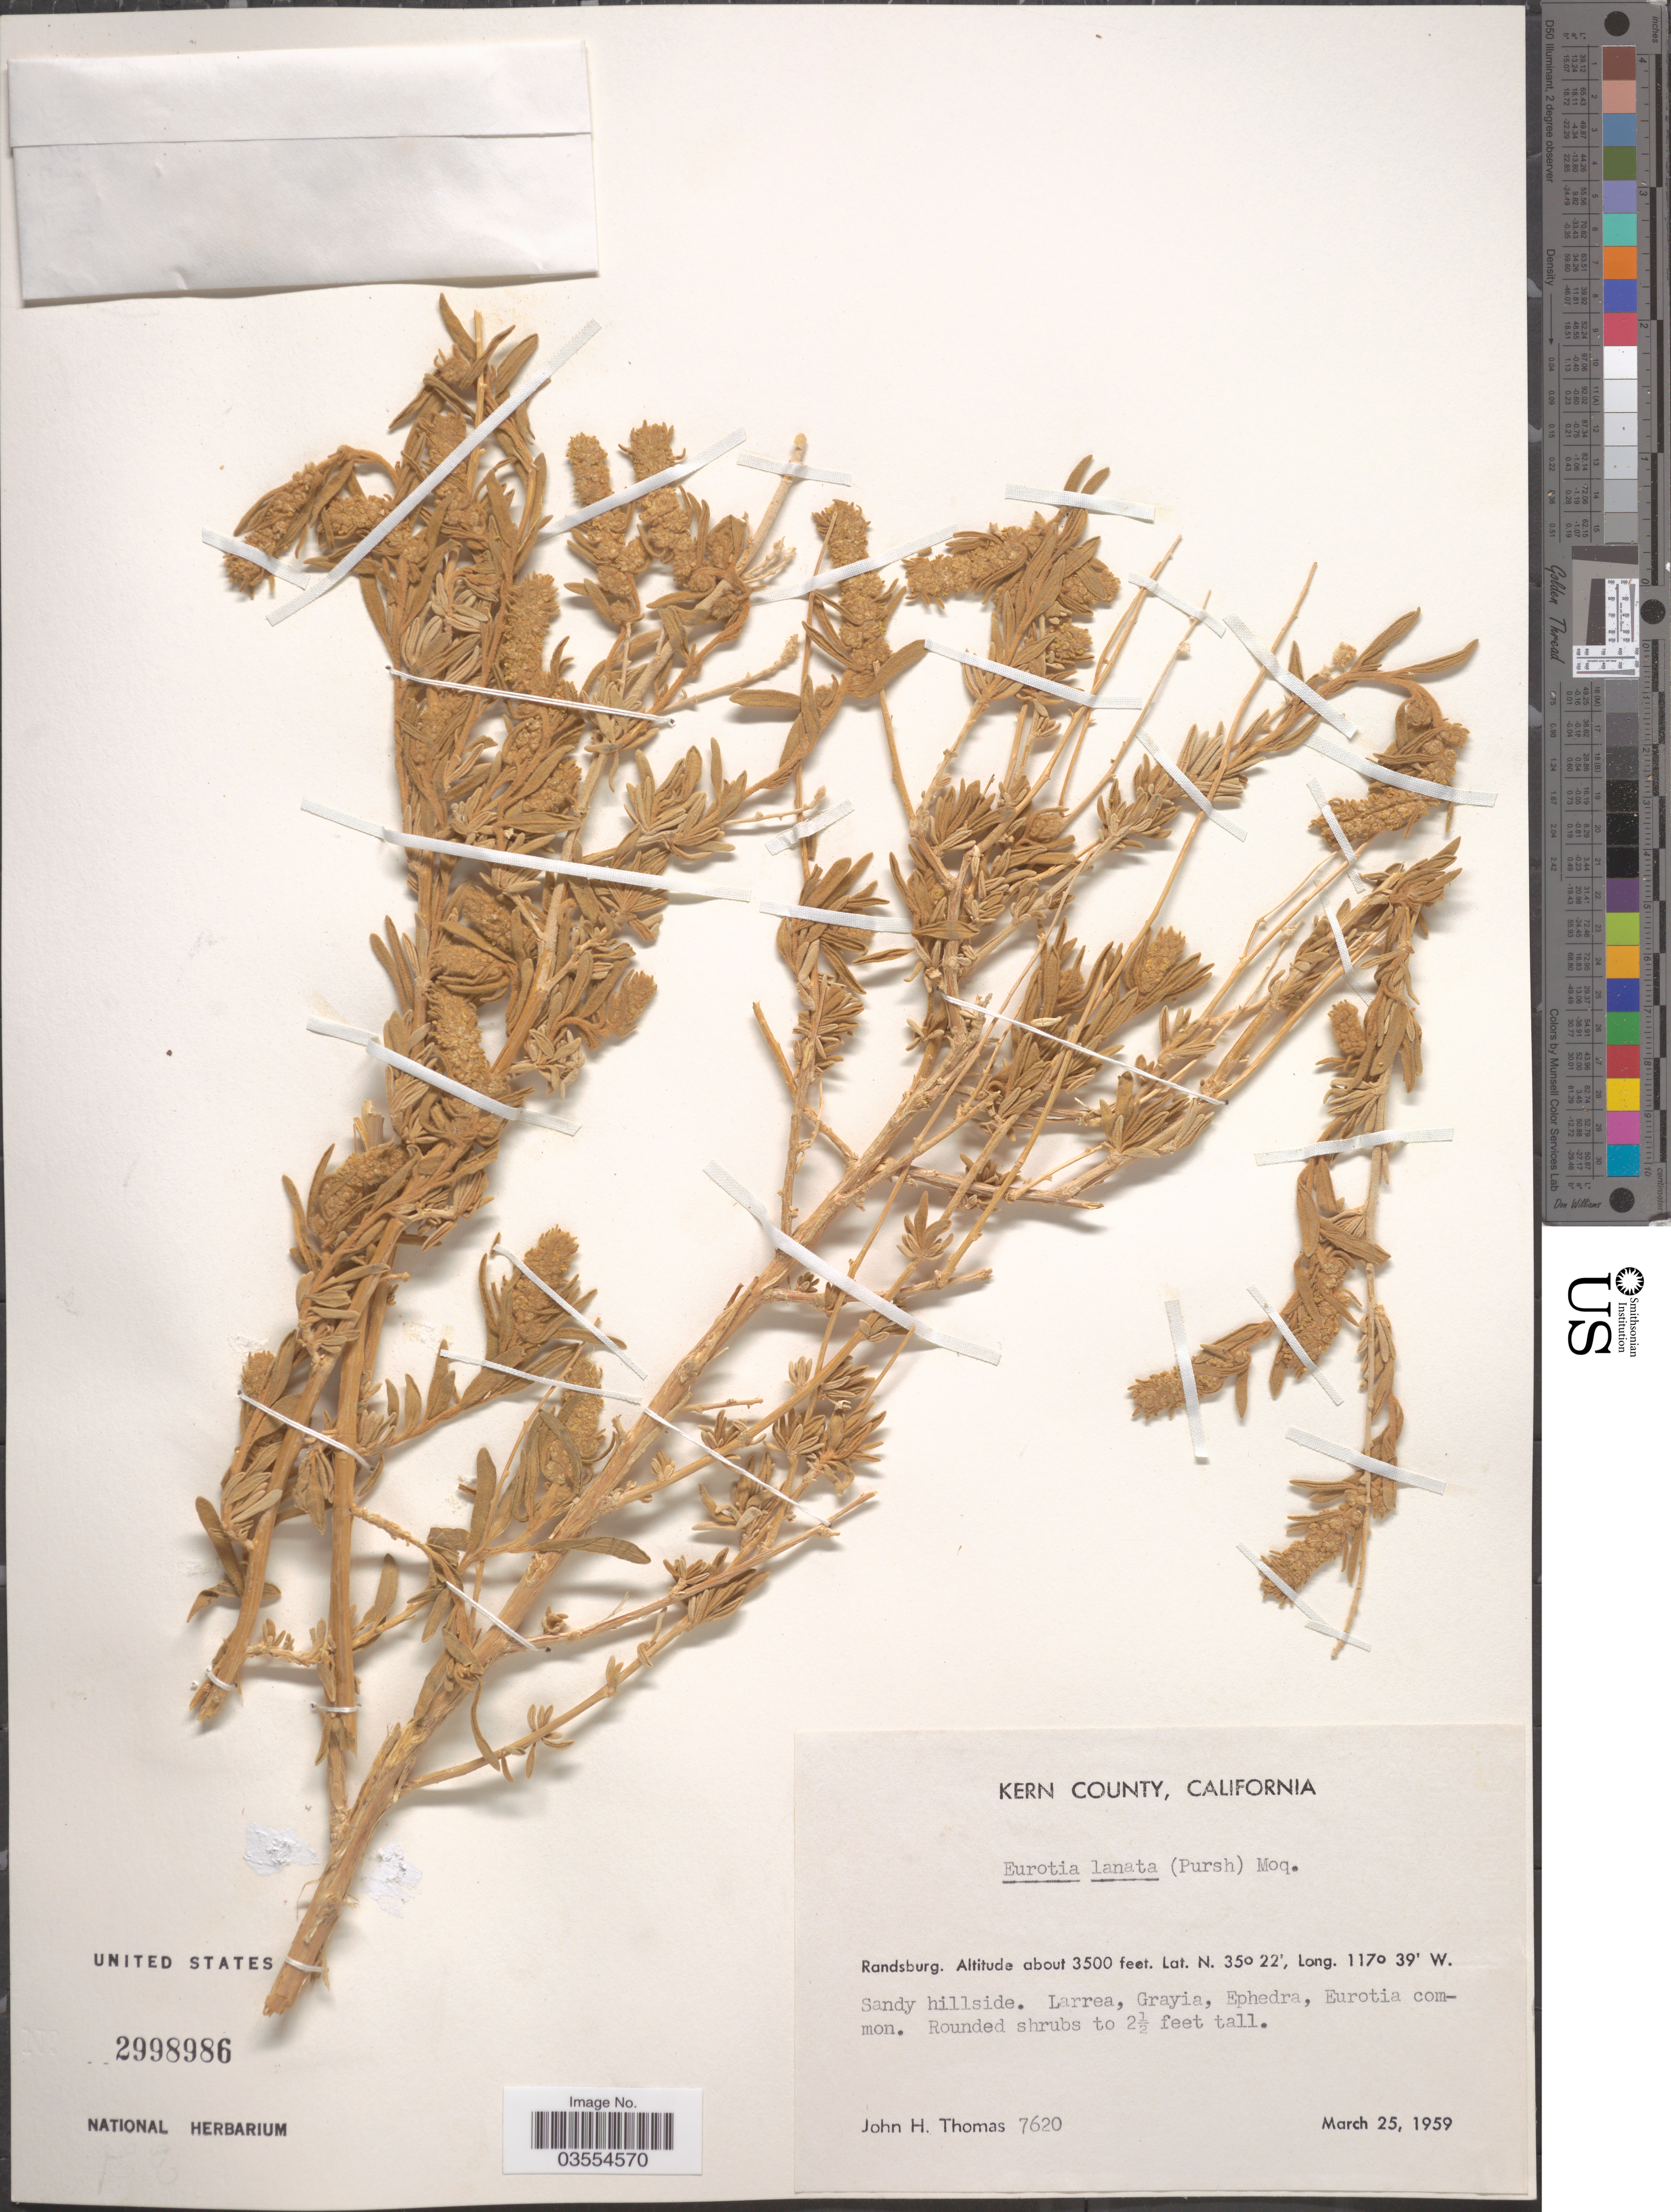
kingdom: Plantae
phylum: Tracheophyta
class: Magnoliopsida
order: Caryophyllales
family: Amaranthaceae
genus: Krascheninnikovia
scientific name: Krascheninnikovia lanata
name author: (Pursh) A. Meeuse & A.Smit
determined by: U.S. National Herbarium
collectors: J. H. Thomas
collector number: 7620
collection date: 1959-03-25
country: United States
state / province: California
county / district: Kern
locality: Kern County. Randsburg.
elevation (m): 1067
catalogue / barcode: US 2998986